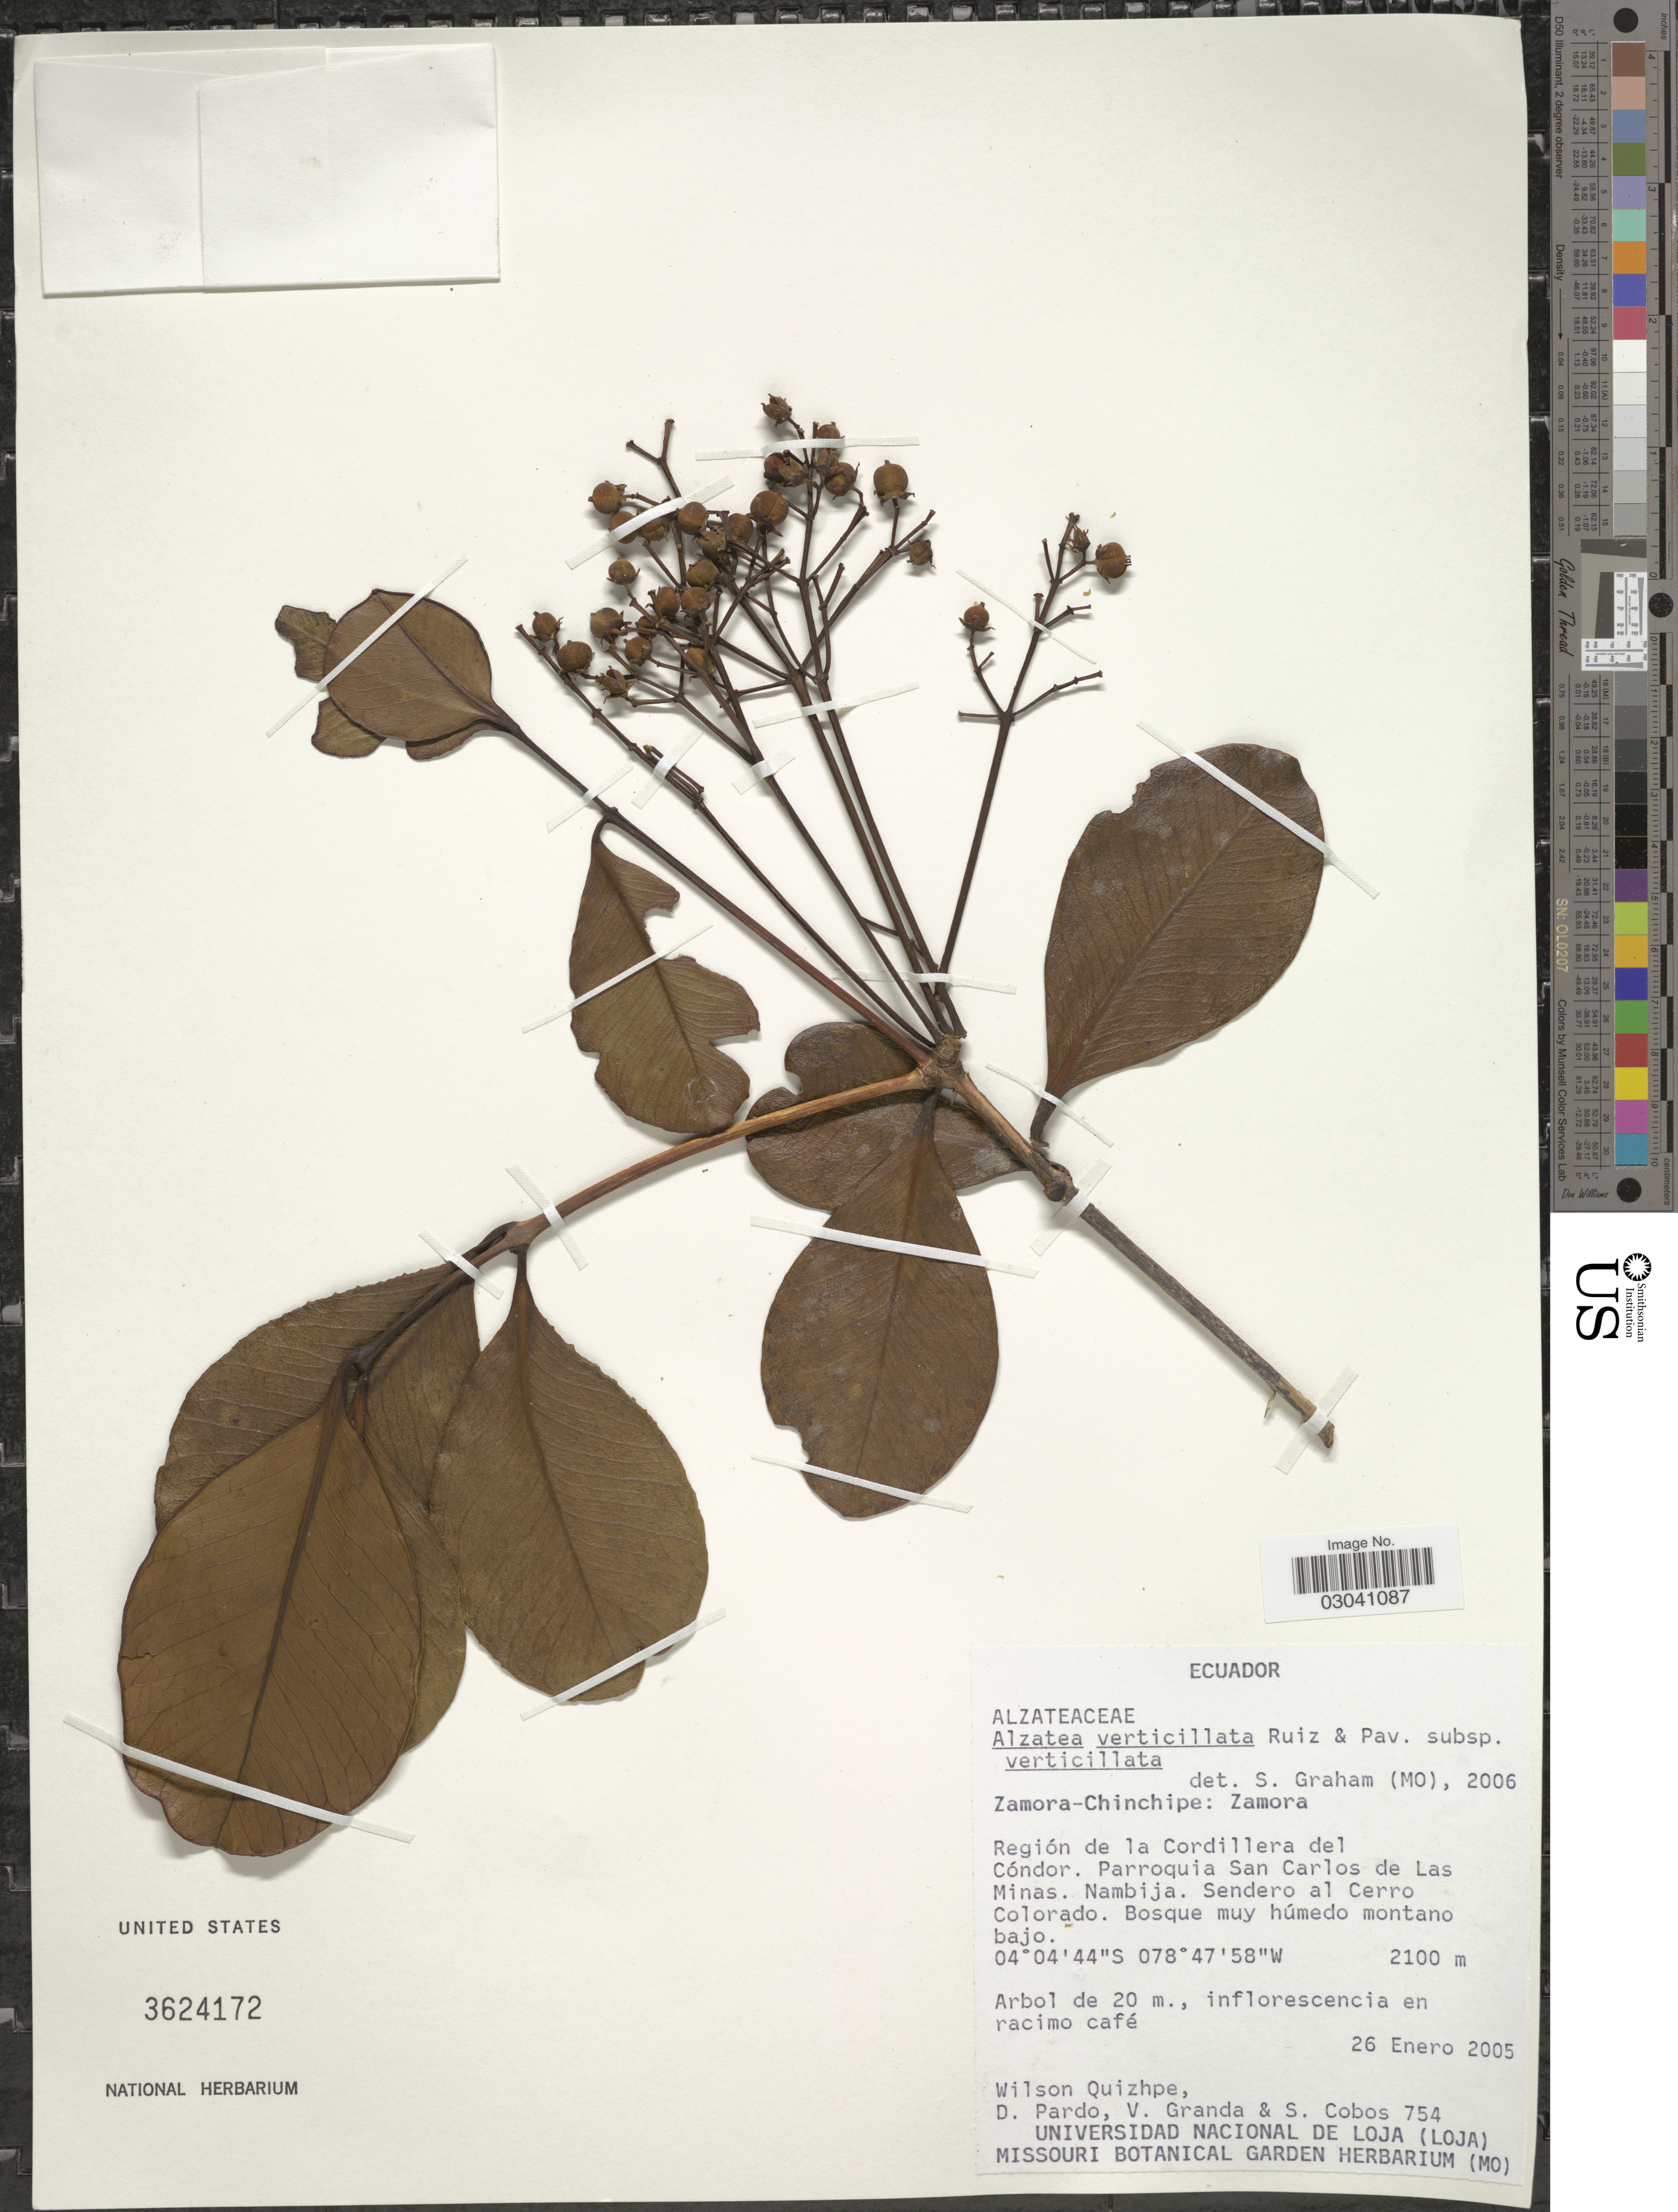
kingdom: Plantae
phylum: Tracheophyta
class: Magnoliopsida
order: Myrtales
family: Alzateaceae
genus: Alzatea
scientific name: Alzatea verticillata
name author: Ruiz & Pav.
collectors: W. Quizhpe, D. Pardo, V. Granda & S. Cobos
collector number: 754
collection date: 2005-01-26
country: Ecuador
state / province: Zamora-Chinchipe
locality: Zamora. Región de la Cordillera del Cóndor. Parroquia San Carlos de Las Minas. Nambija. Sendero al Cerro Colorado.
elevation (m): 2100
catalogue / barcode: US 3624172